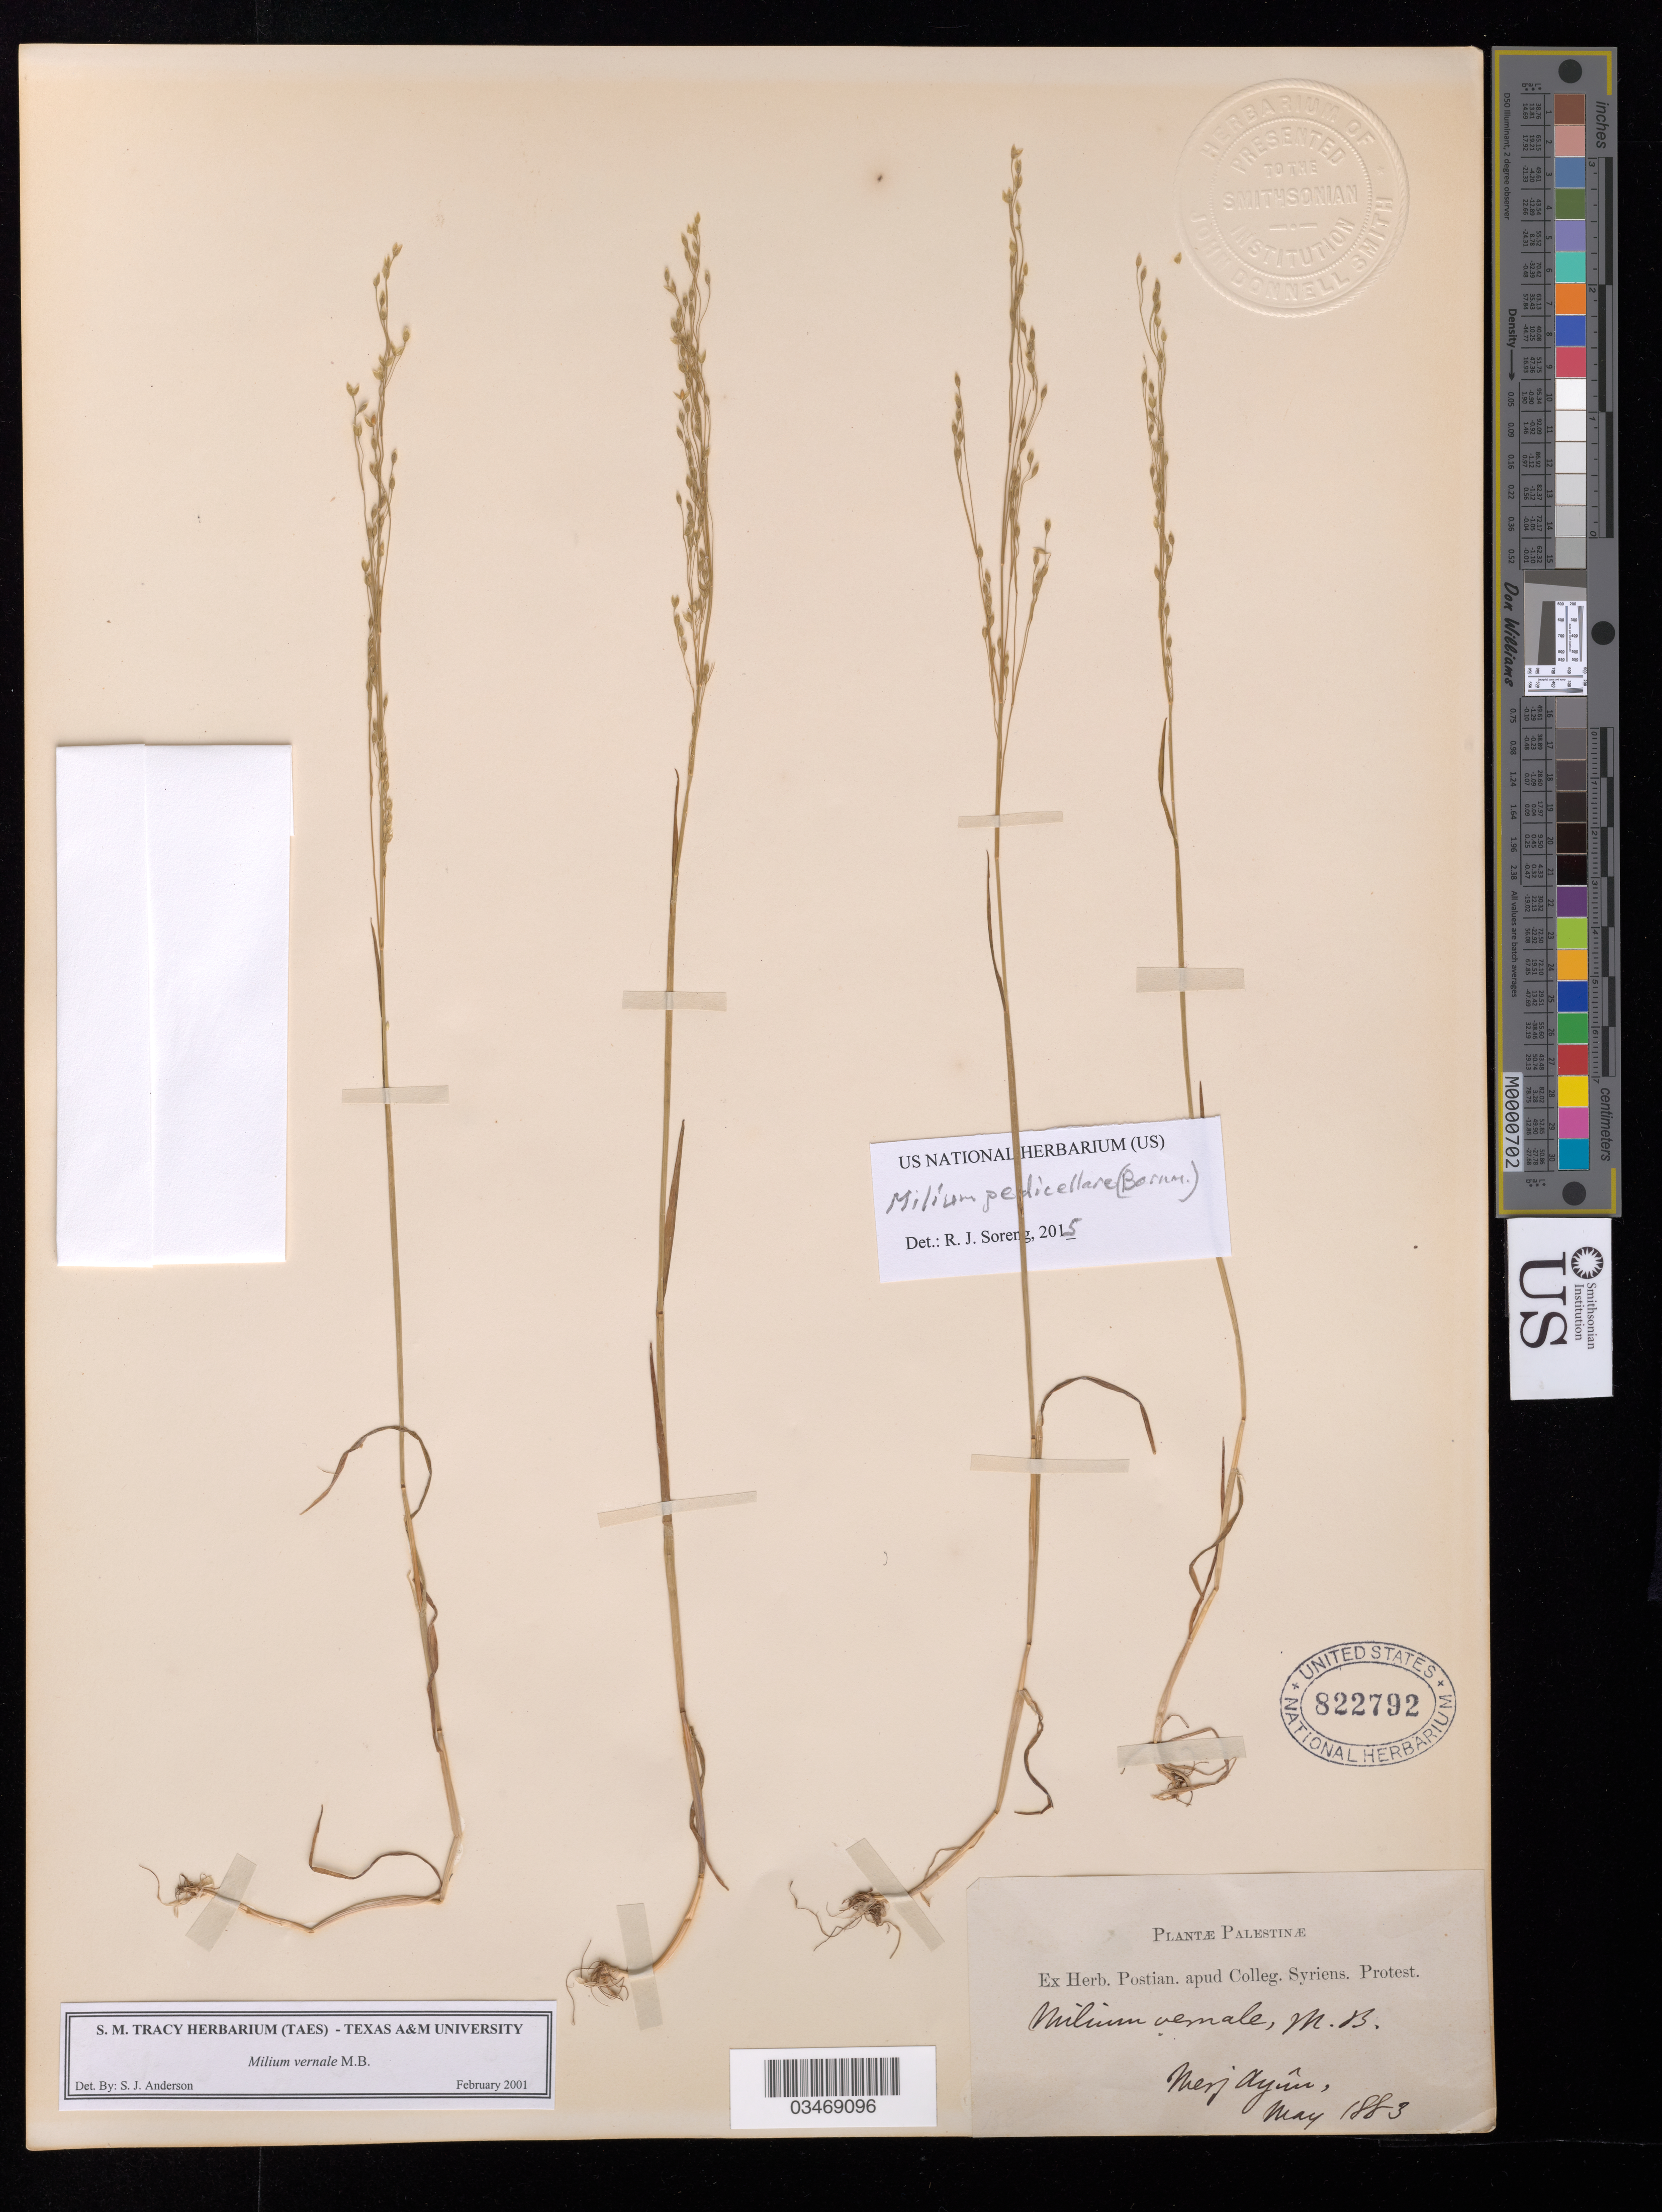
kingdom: Plantae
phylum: Tracheophyta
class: Liliopsida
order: Poales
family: Poaceae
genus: Milium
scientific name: Milium pedicelare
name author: (Bornm.) Roshev. ex Melderis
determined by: Soreng, Robert J., Research Associate (BOT), Smithsonian Institution - National Museum of Natural History (UNITED STATES)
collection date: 1883-05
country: Syria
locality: Marj'ayun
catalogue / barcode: US 822792